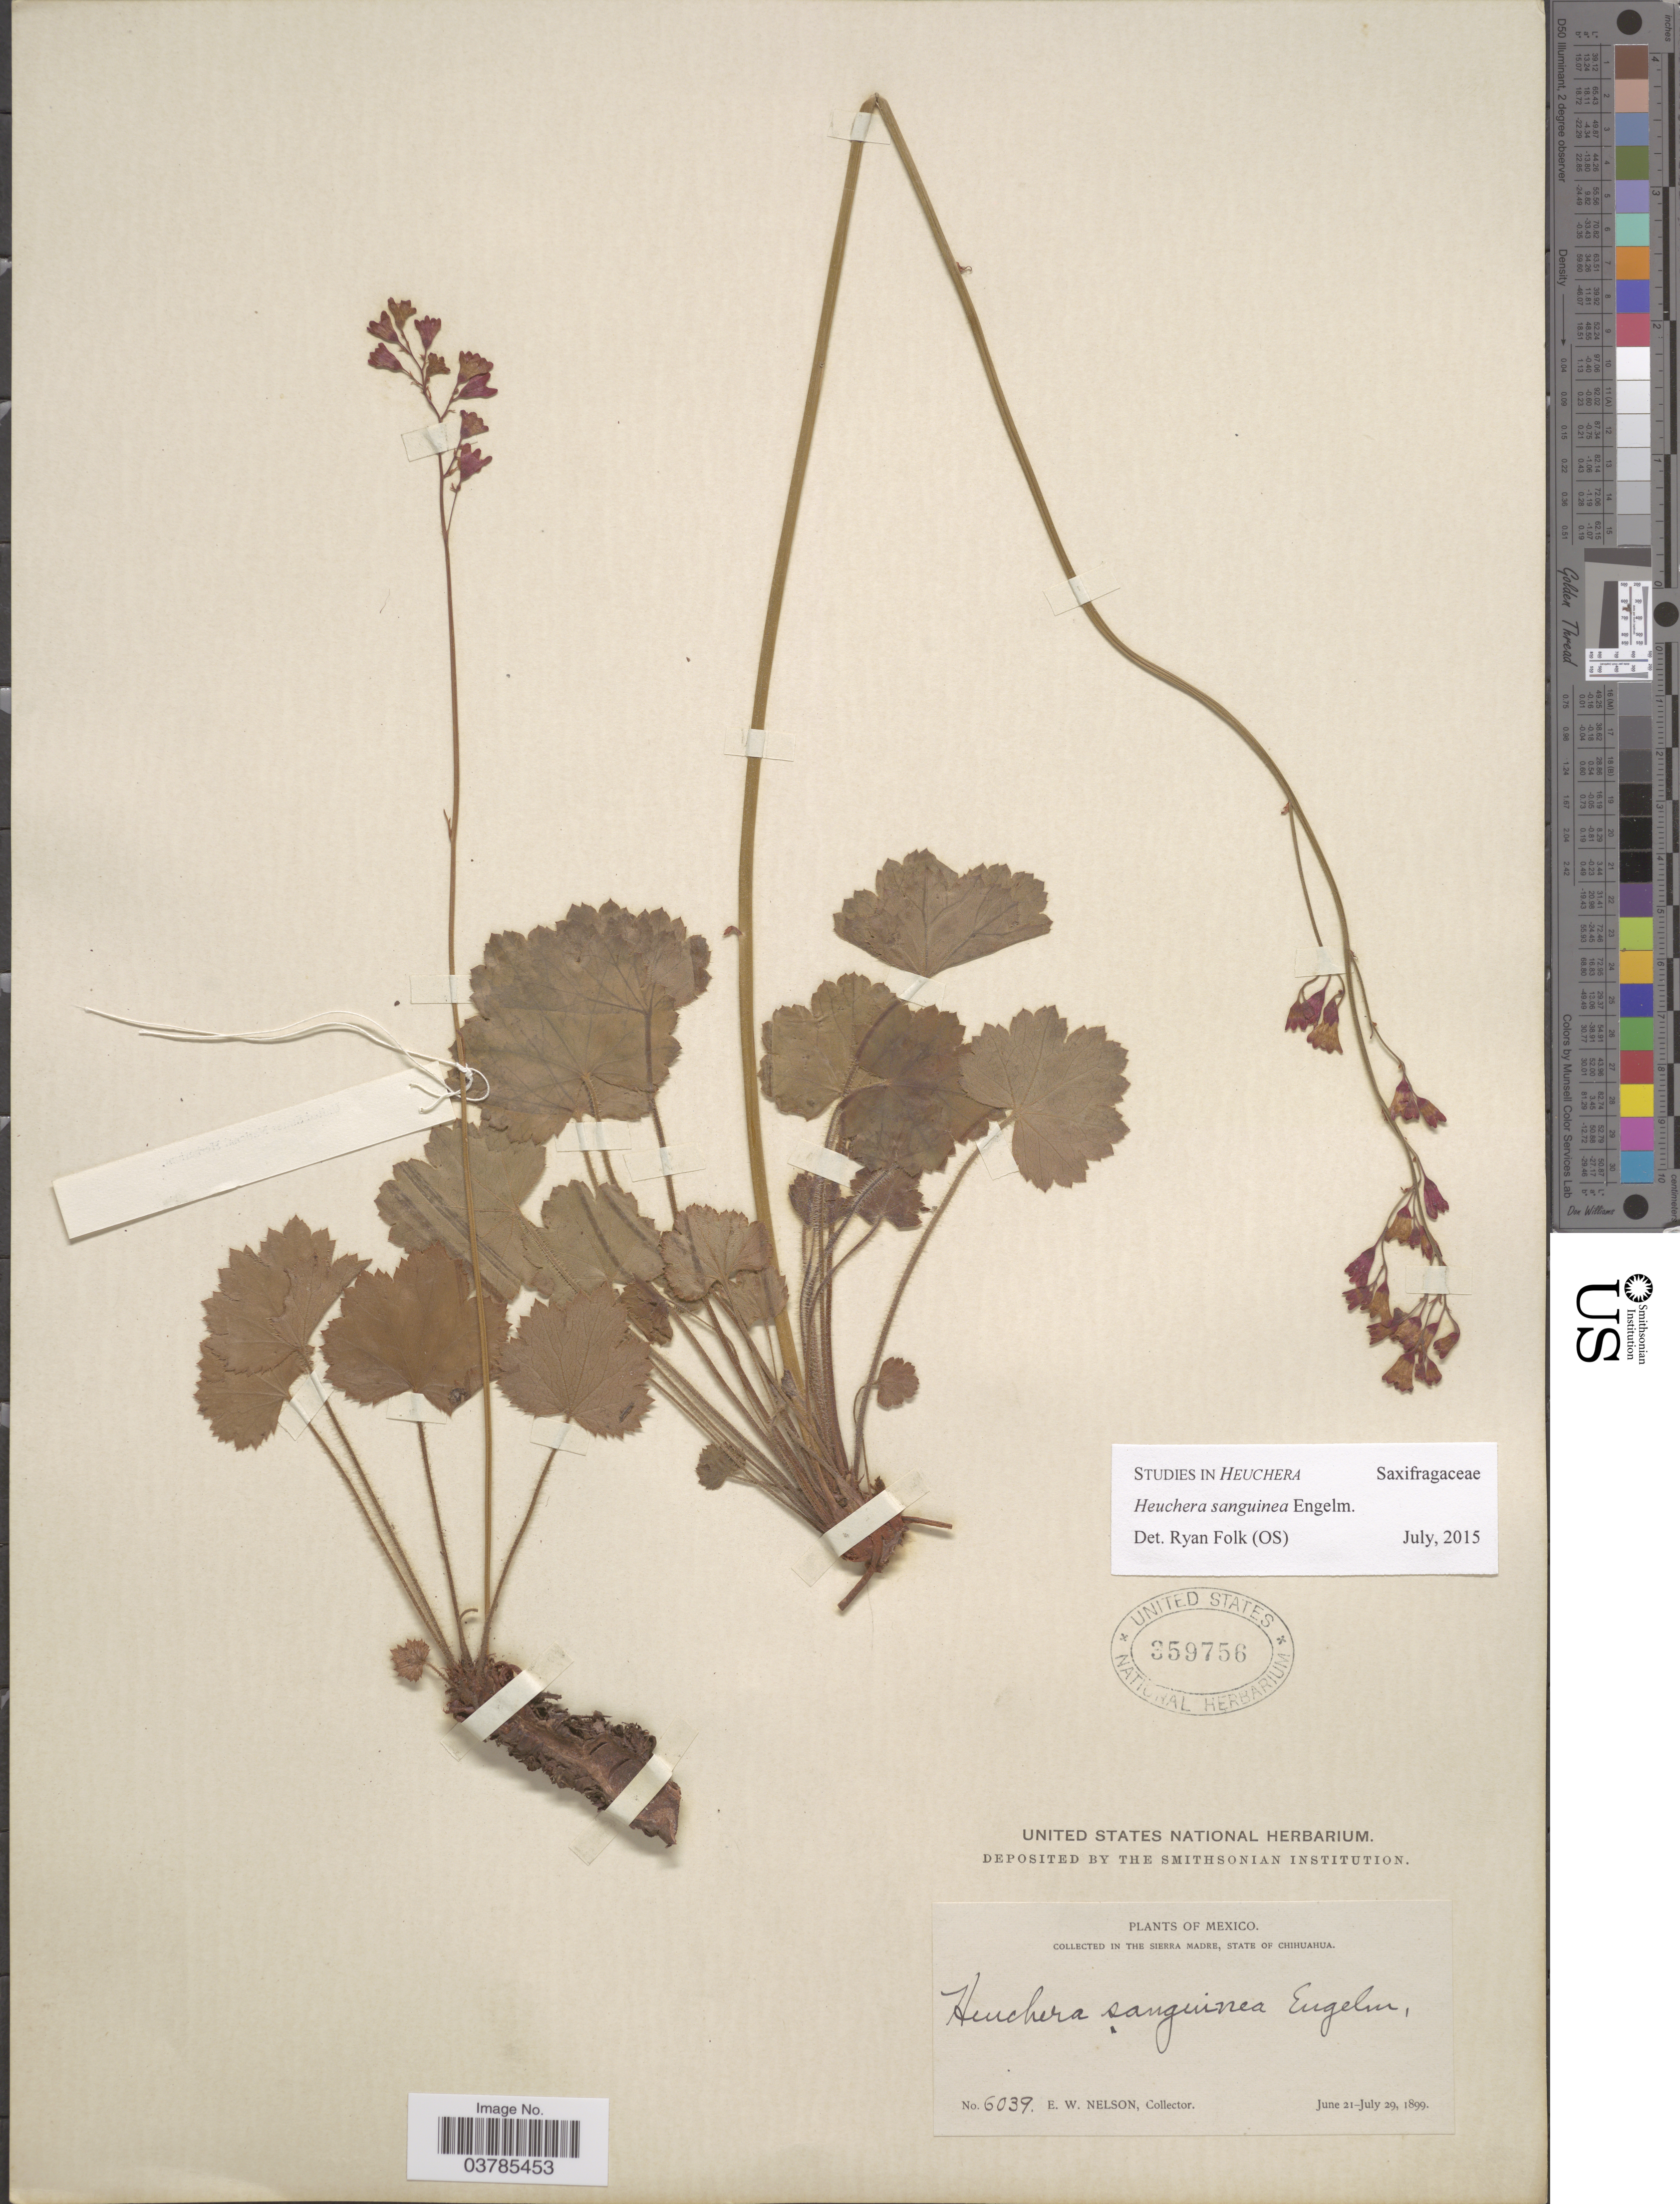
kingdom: Plantae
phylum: Tracheophyta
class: Magnoliopsida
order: Saxifragales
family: Saxifragaceae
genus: Heuchera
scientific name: Heuchera sanguinea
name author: Engelm.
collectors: E. W. Nelson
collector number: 6039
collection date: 1899-06-21/1899-07-29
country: Mexico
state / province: Chihuahua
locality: In the Sierra Madre.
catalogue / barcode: US 359756